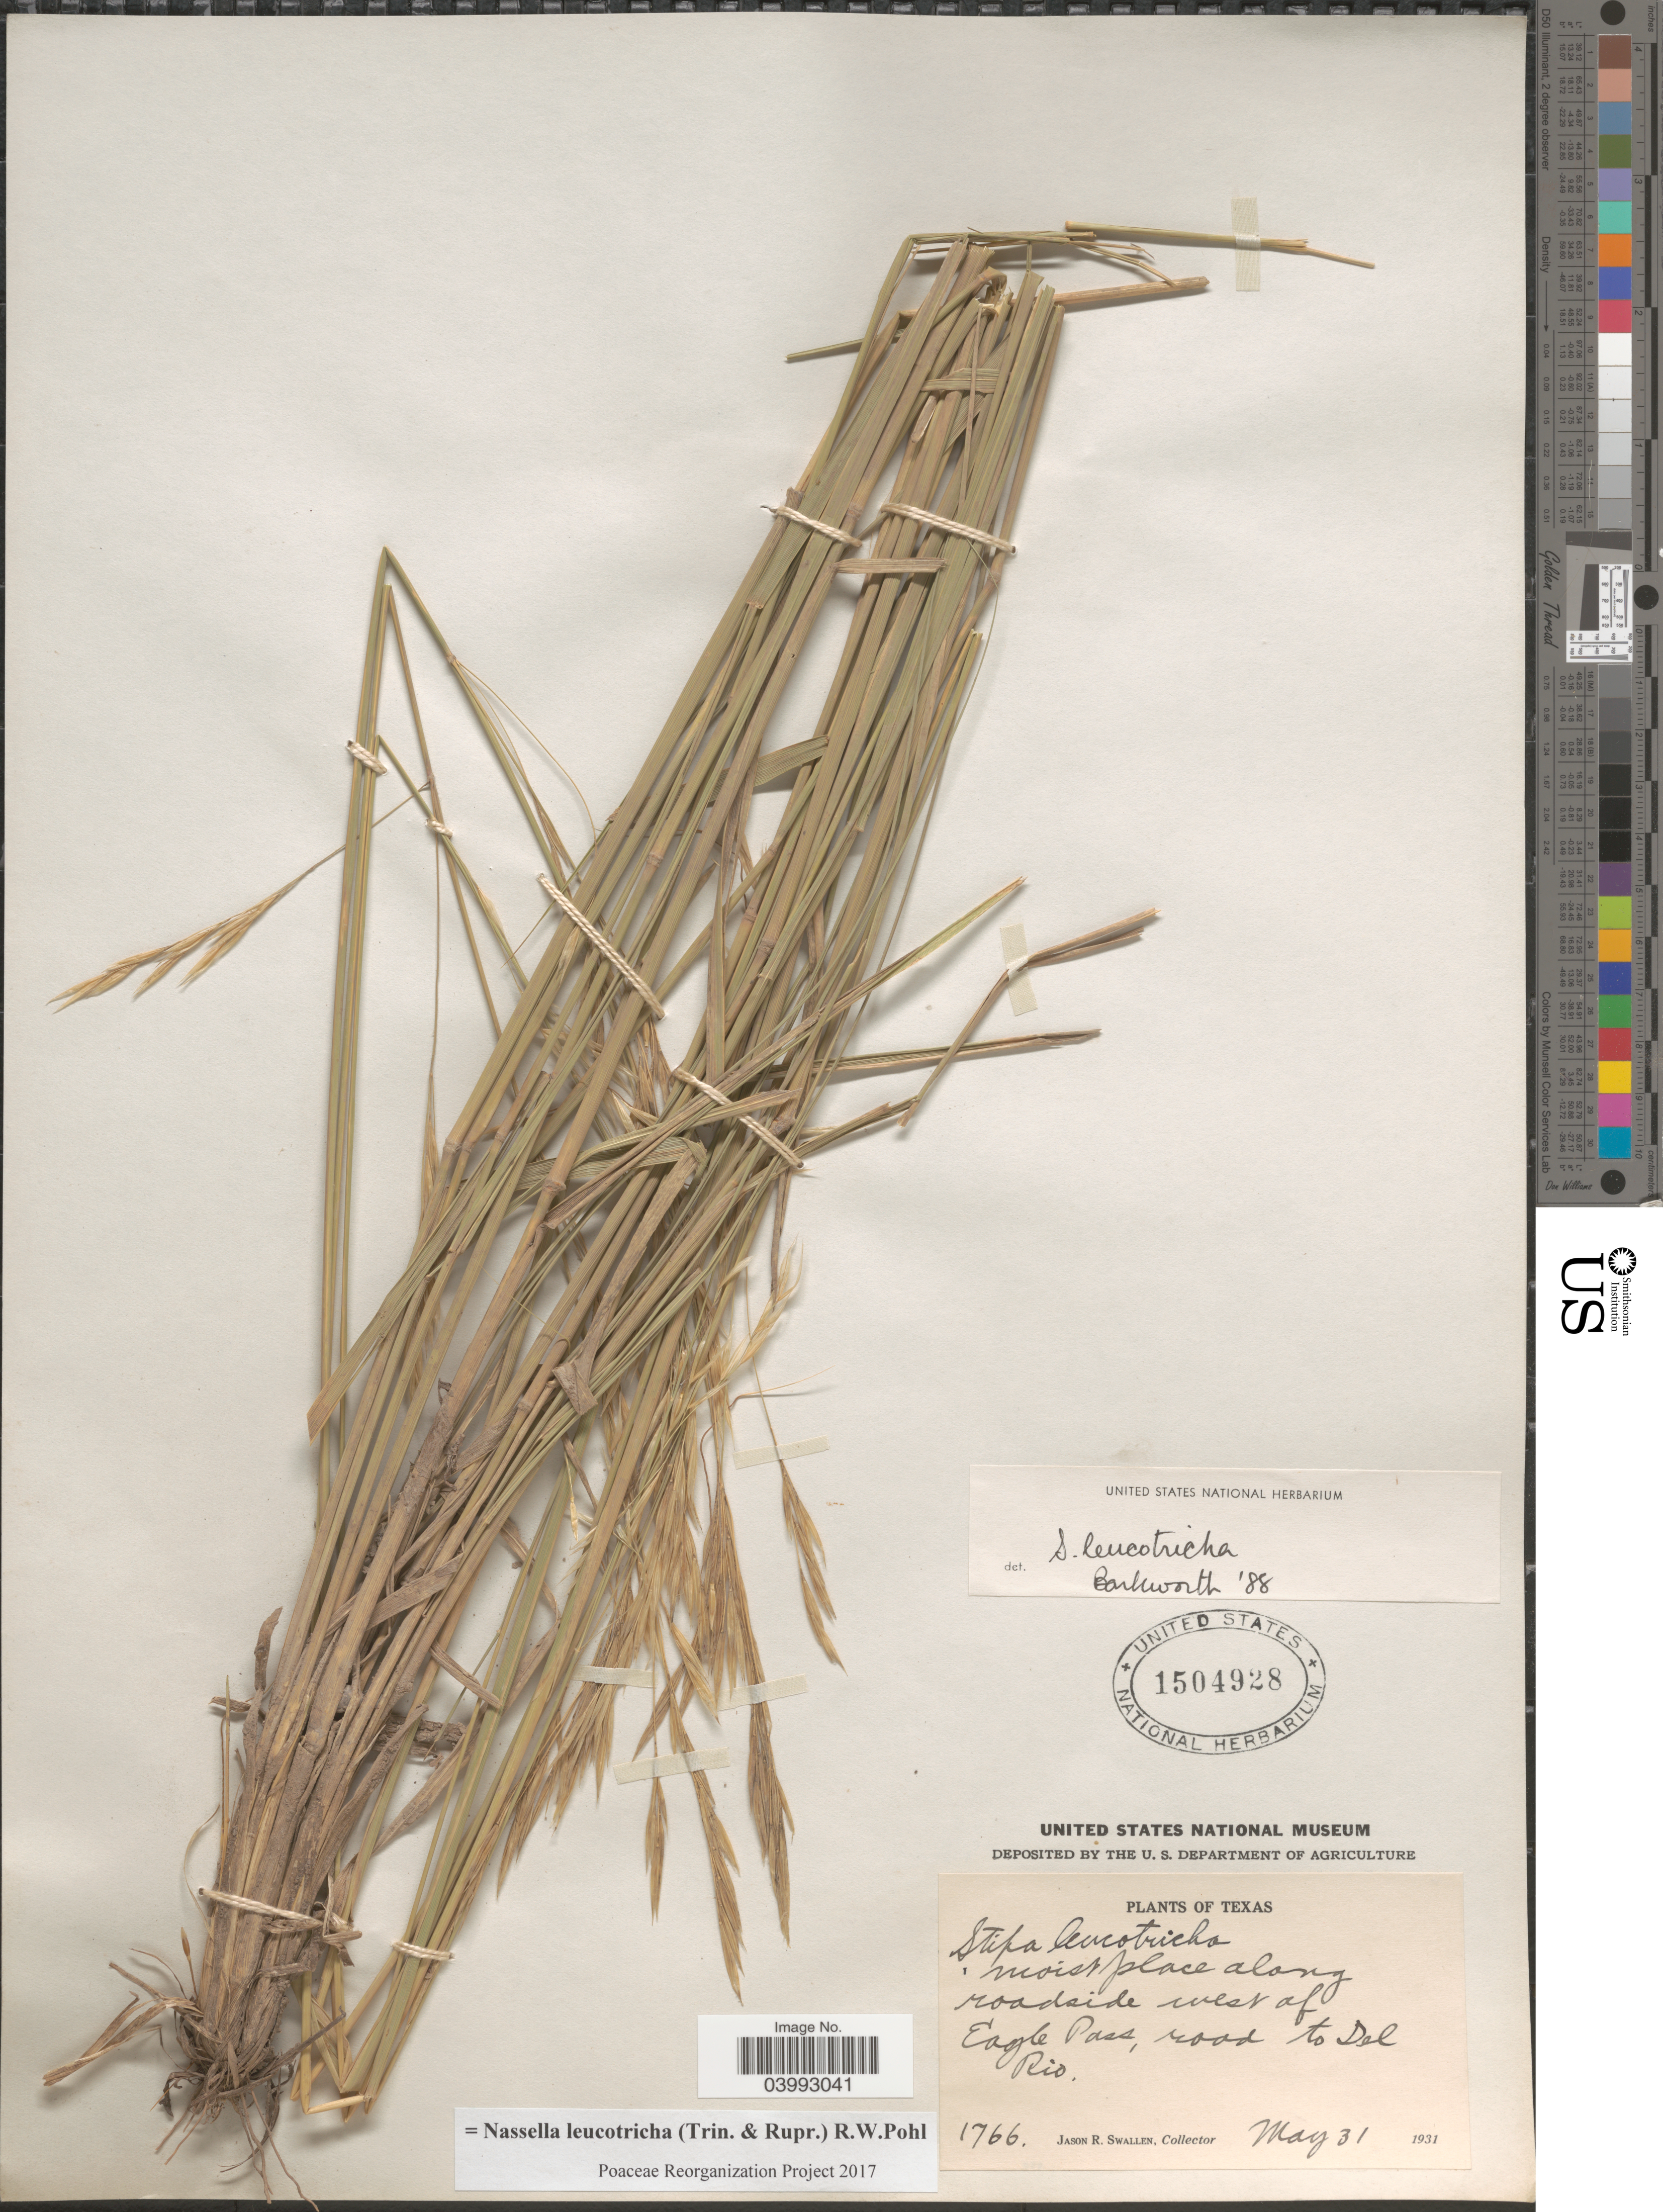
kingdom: Plantae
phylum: Tracheophyta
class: Liliopsida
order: Poales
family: Poaceae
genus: Nassella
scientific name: Nassella leucotricha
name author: (Trin. & Rupr.) R.W. Pohl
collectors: J. R. Swallen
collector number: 1766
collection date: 1931-05-31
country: United States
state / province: Texas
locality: Moist place along roadside west of Eagle Pass, road to Del Rio.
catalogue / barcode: US 1504928